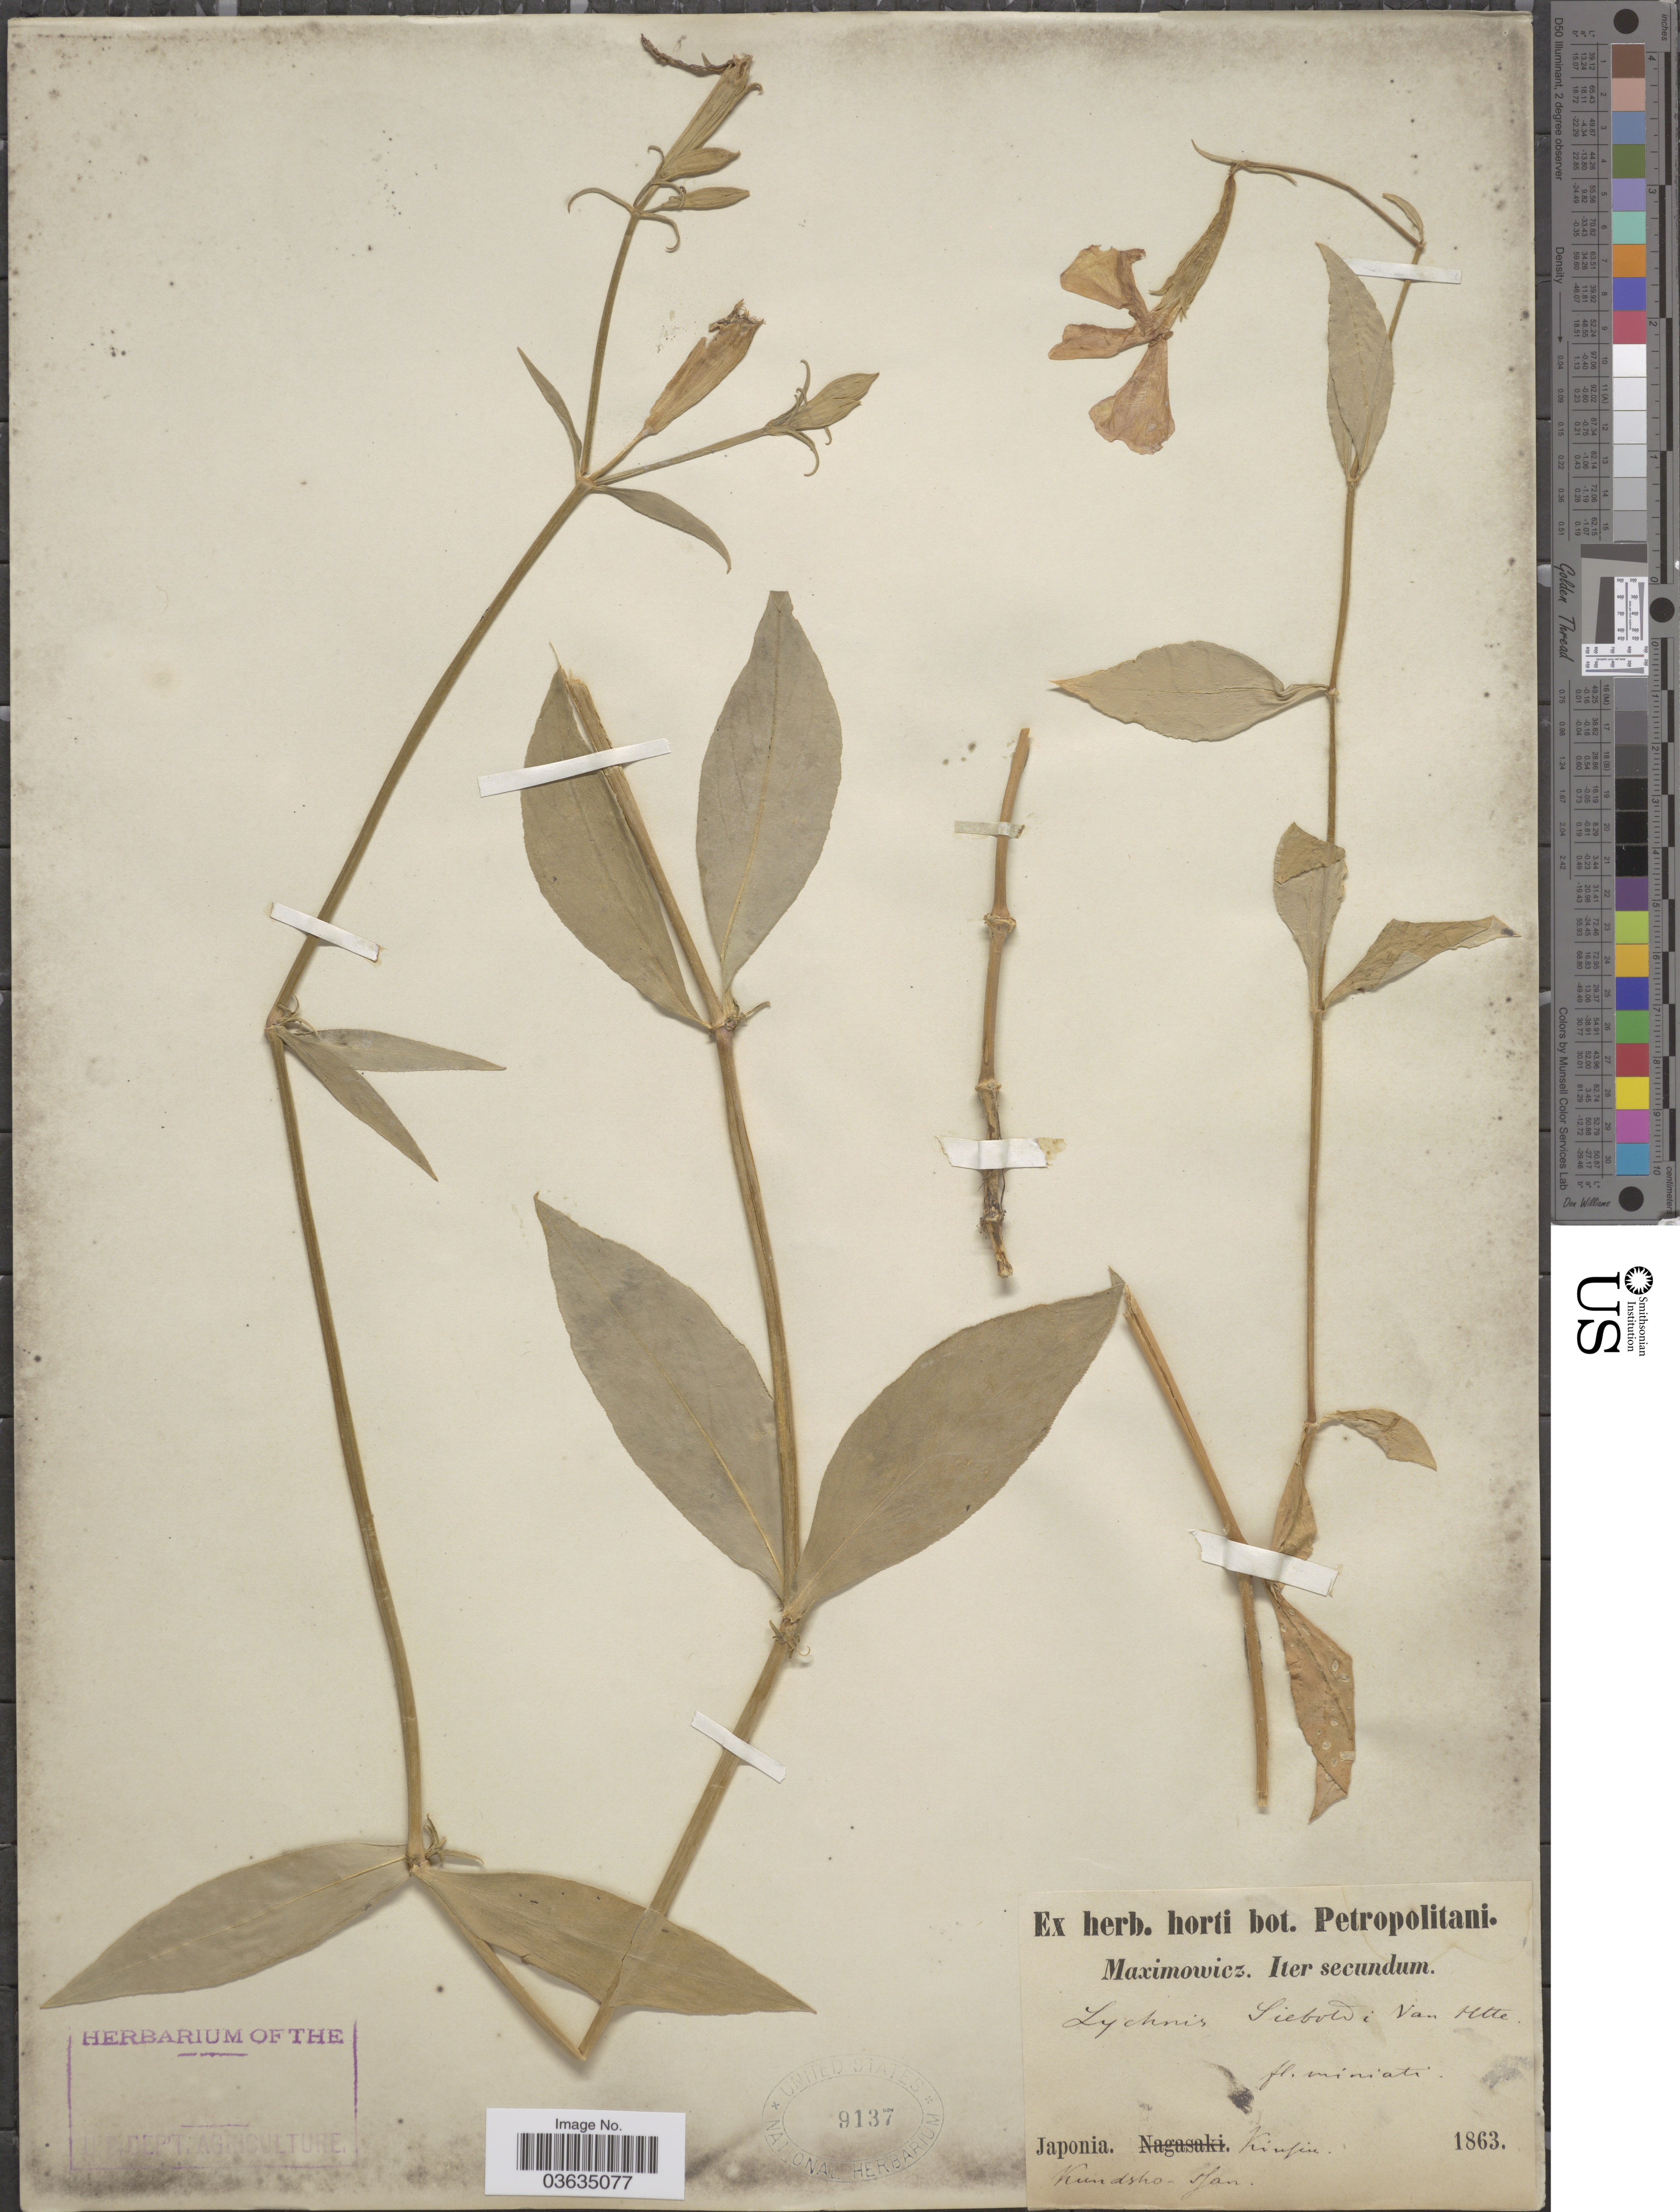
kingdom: Plantae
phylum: Tracheophyta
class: Magnoliopsida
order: Caryophyllales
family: Caryophyllaceae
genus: Silene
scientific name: Silene banksia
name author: (Meerb.) Mabb.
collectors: Maximowicz, --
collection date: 1863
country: Japan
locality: Kiufin. Kundsho-sjan.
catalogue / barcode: US 9137